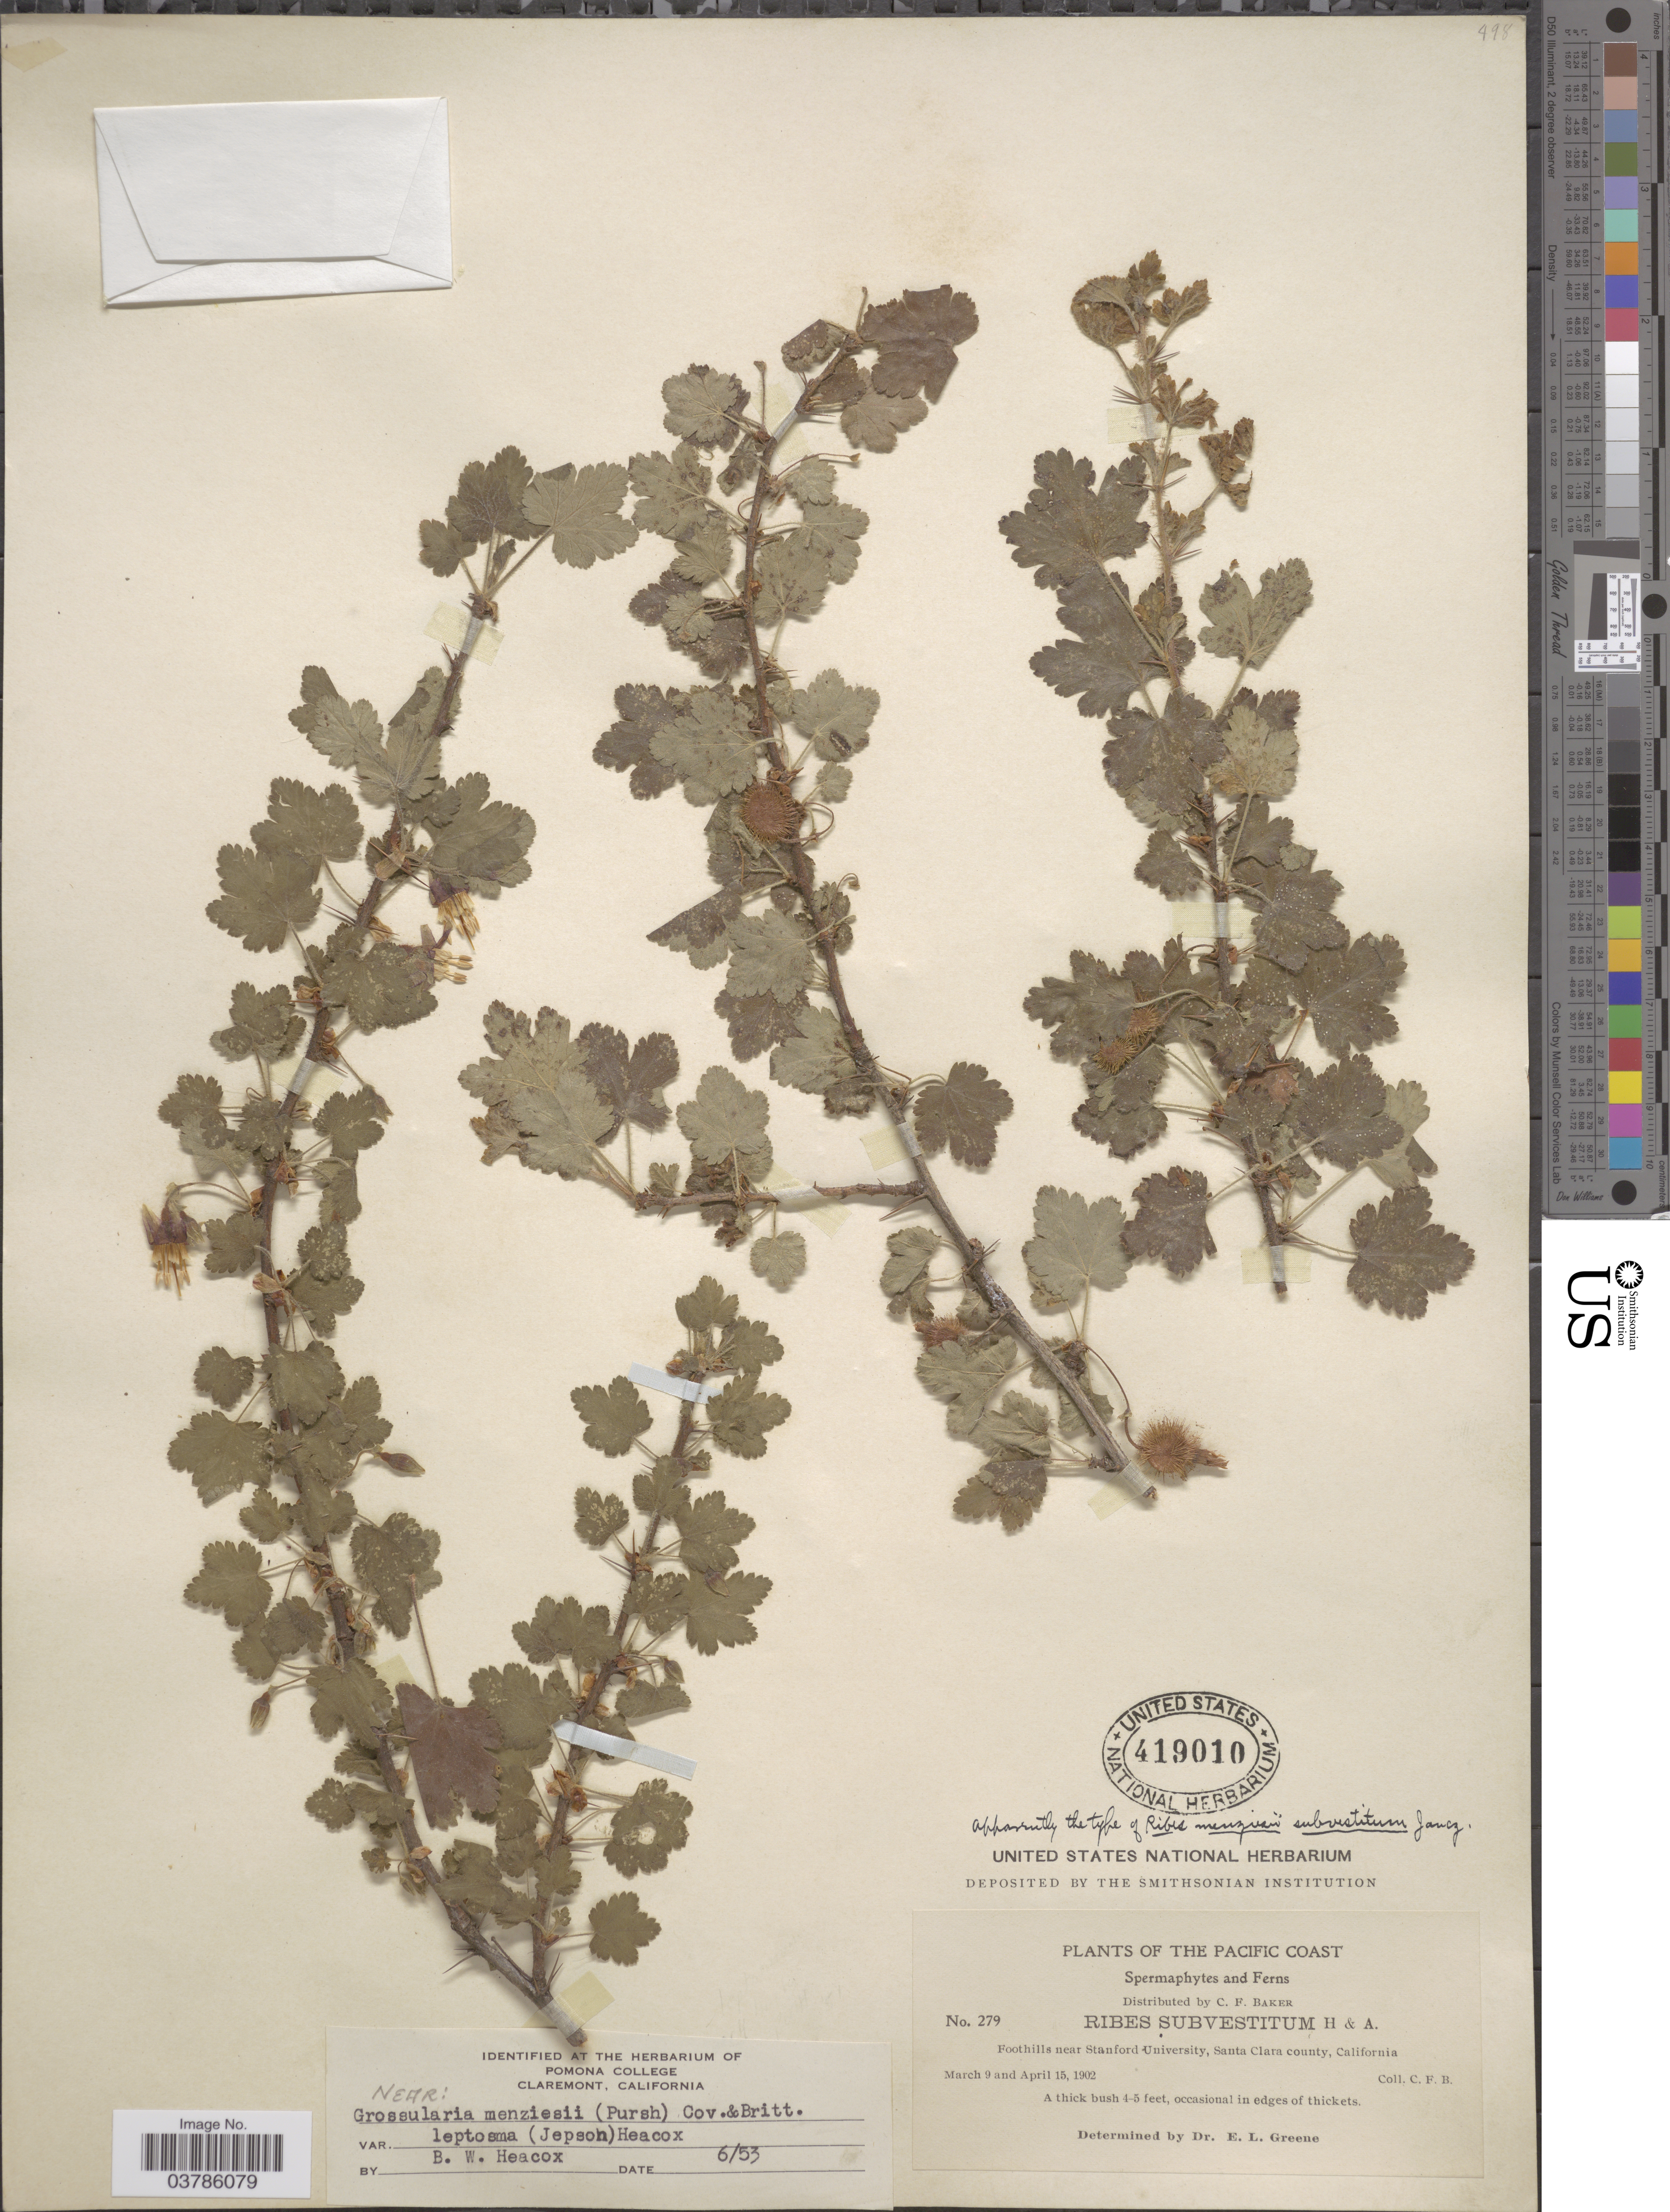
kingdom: Plantae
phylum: Tracheophyta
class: Magnoliopsida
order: Saxifragales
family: Grossulariaceae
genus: Ribes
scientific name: Ribes menziesii var. leptosum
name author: (Coville) Jeps.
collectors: C. F. Baker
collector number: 279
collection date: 1902-03-09/1902-04-15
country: United States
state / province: California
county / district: Santa Clara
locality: The Pacific Coast. Foothills near Stanford University, Santa Clara county.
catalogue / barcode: US 419010